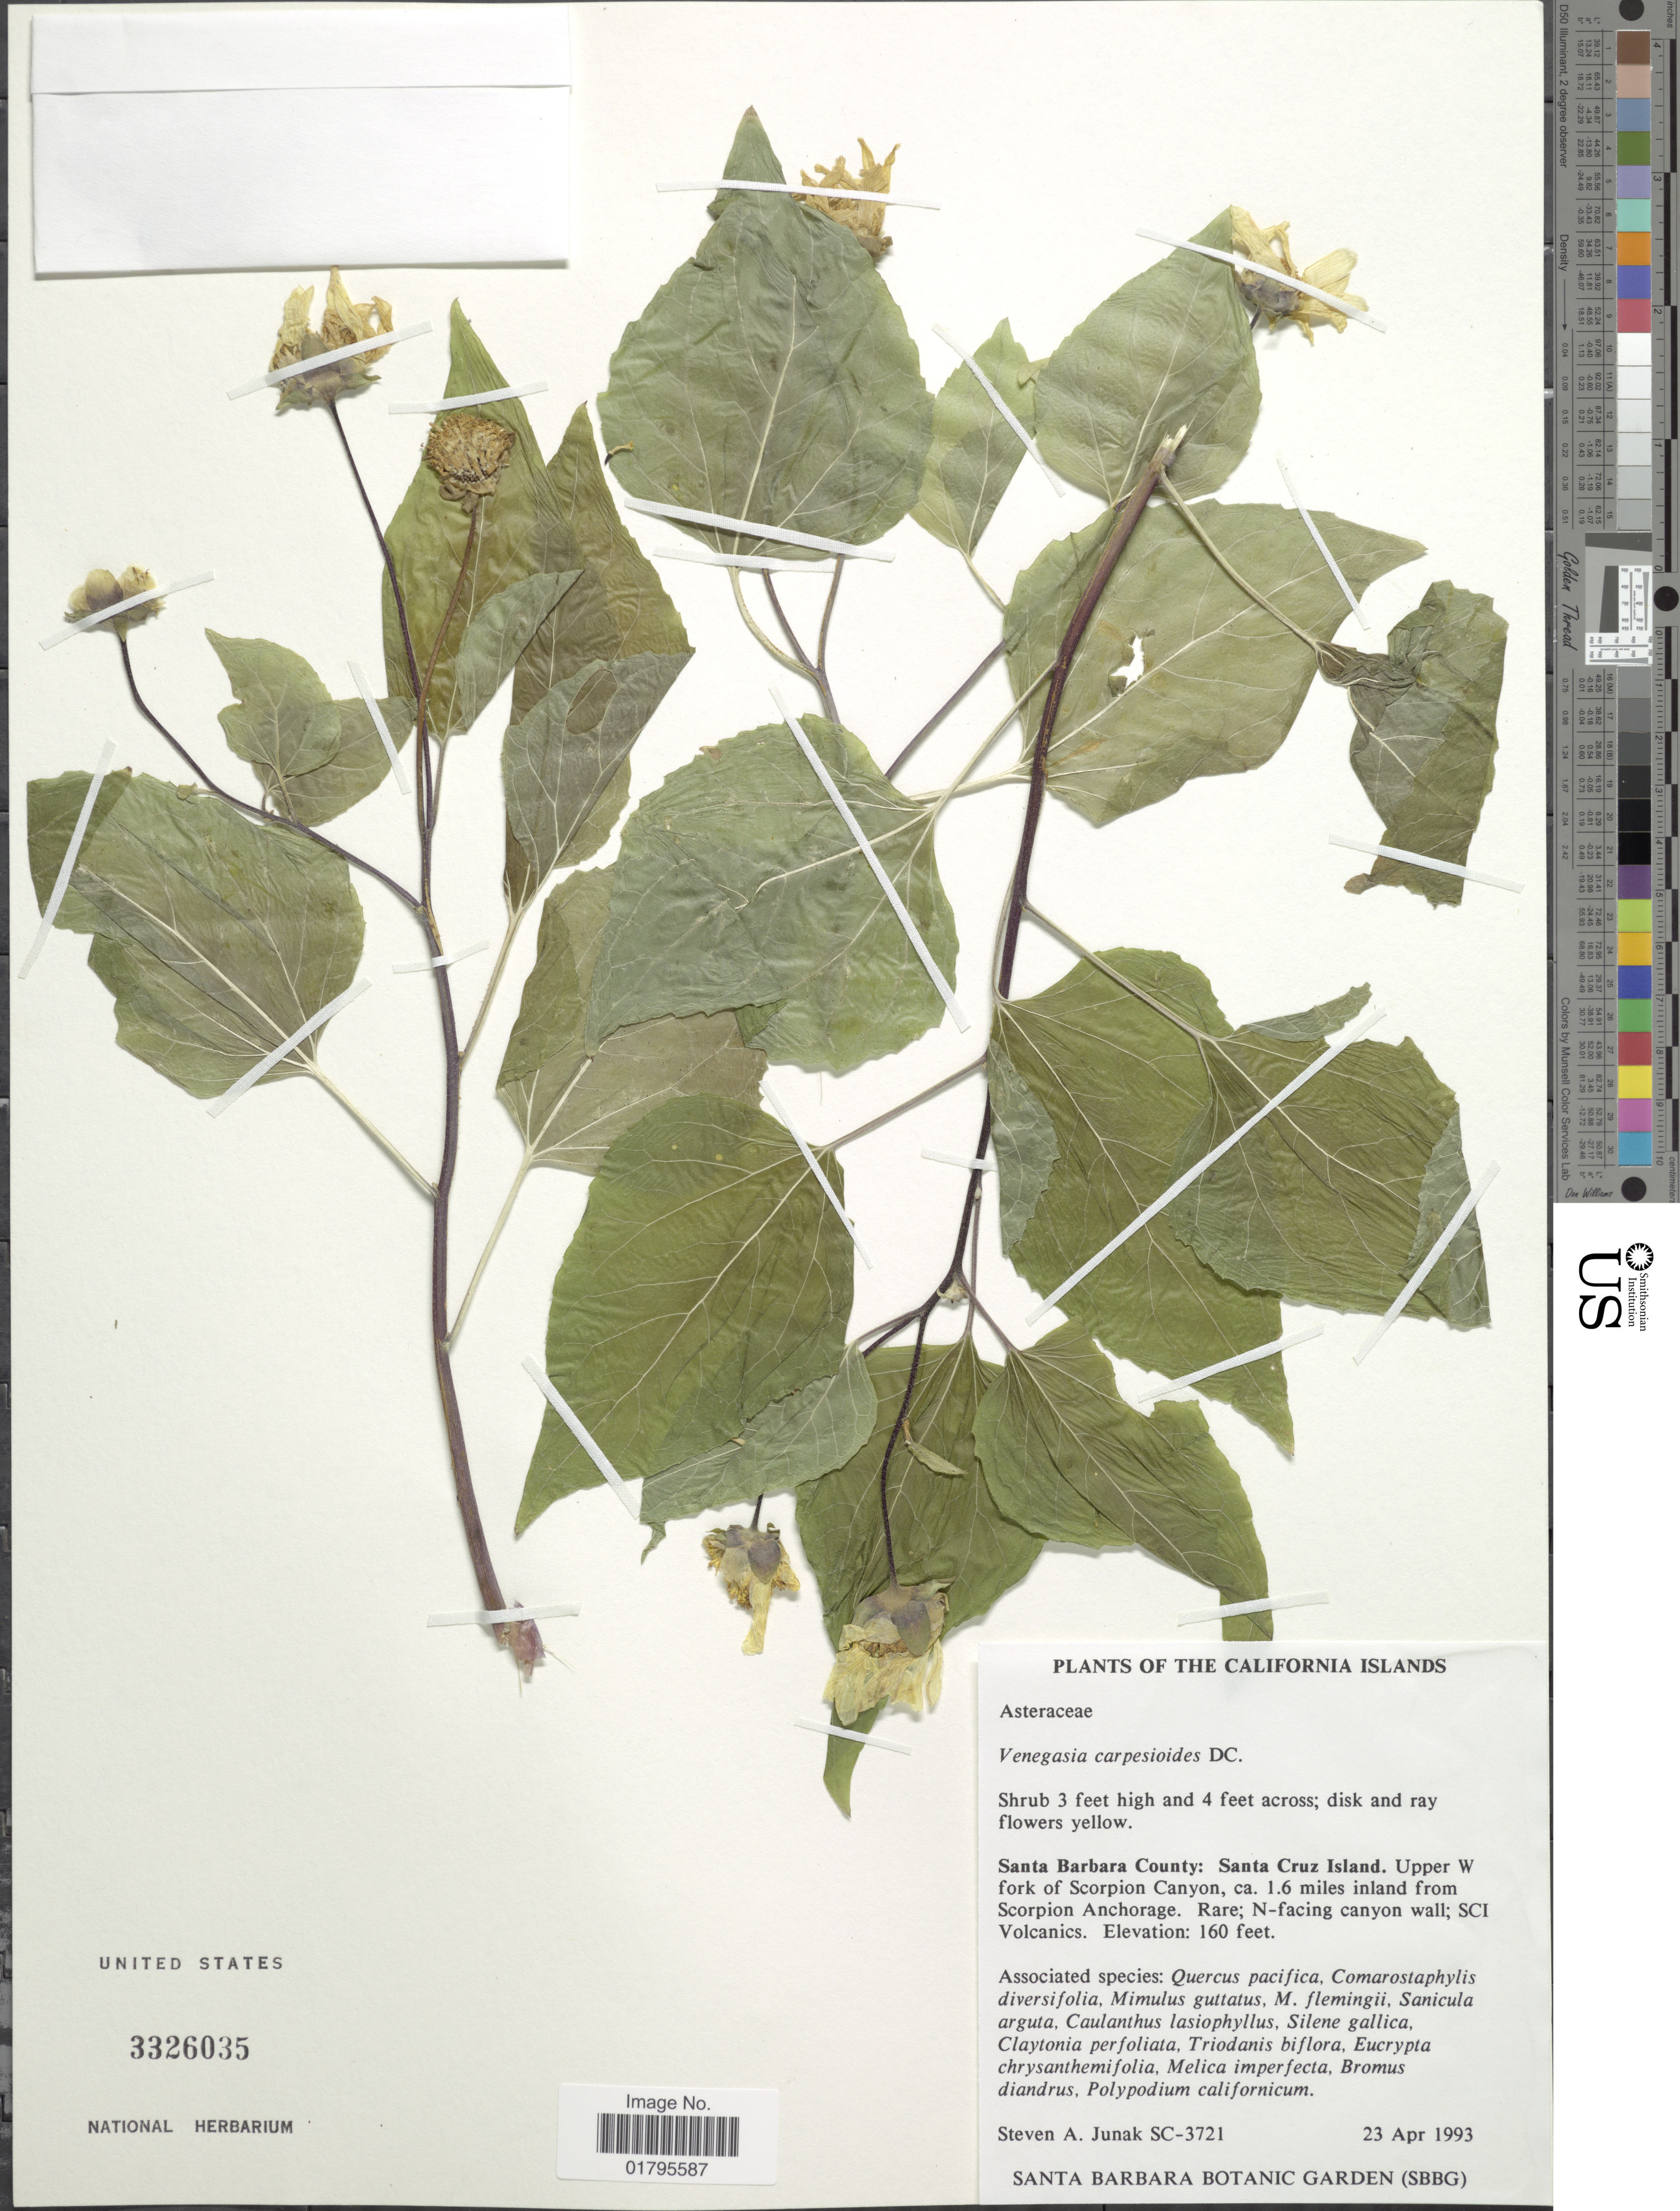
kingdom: Plantae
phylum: Tracheophyta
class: Magnoliopsida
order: Asterales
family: Asteraceae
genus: Venegasia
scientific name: Venegasia carpesioides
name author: DC.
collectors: S. Junak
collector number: SC-3721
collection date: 1993-04-23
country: United States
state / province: California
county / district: Santa Barbara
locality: The California Islands, Santa Barbara County: Santa Cruz Island, Upper W fork of Scorpion Canyon, 1.6 miles inland from Scorpion Anchorage, N-facing canyon wall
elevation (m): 49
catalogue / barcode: US 3326035